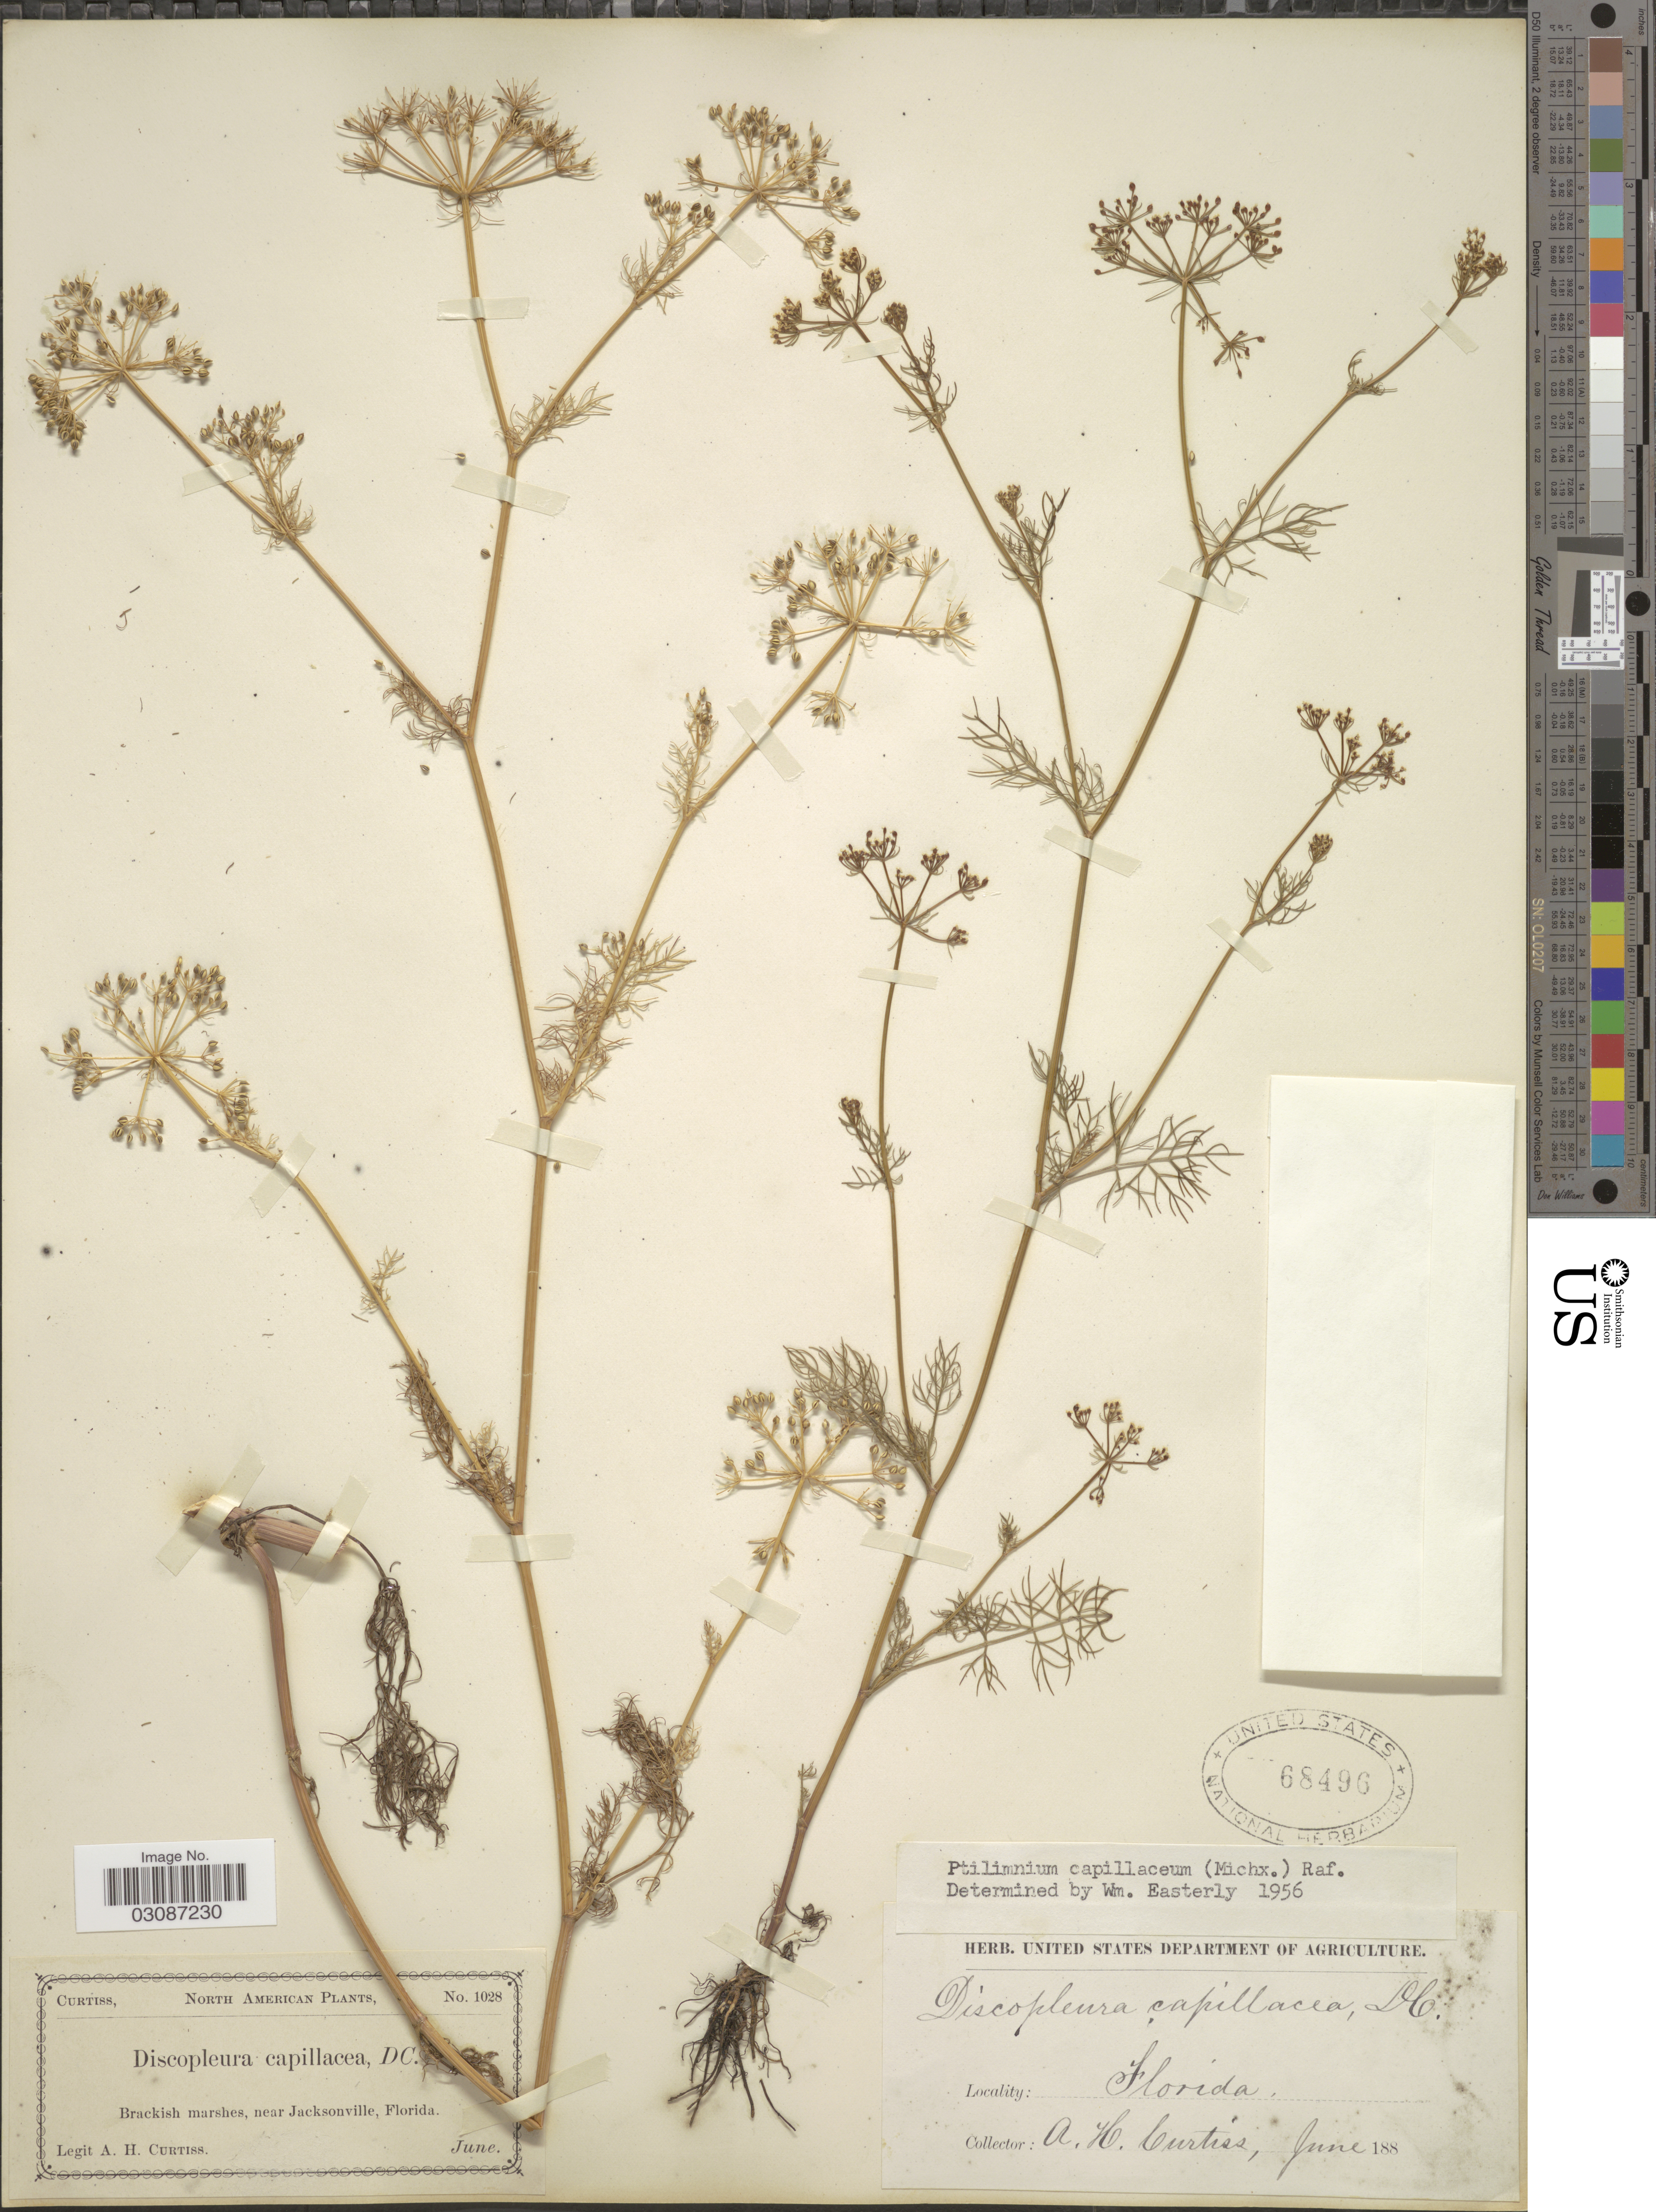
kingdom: Plantae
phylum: Tracheophyta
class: Magnoliopsida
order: Apiales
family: Apiaceae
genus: Ptilimnium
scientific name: Ptilimnium capillaceum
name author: (Michx.) Raf.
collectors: A. H. Curtiss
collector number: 1028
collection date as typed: June 188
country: United States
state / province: Florida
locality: Near Jacksonville.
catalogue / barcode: US 68496